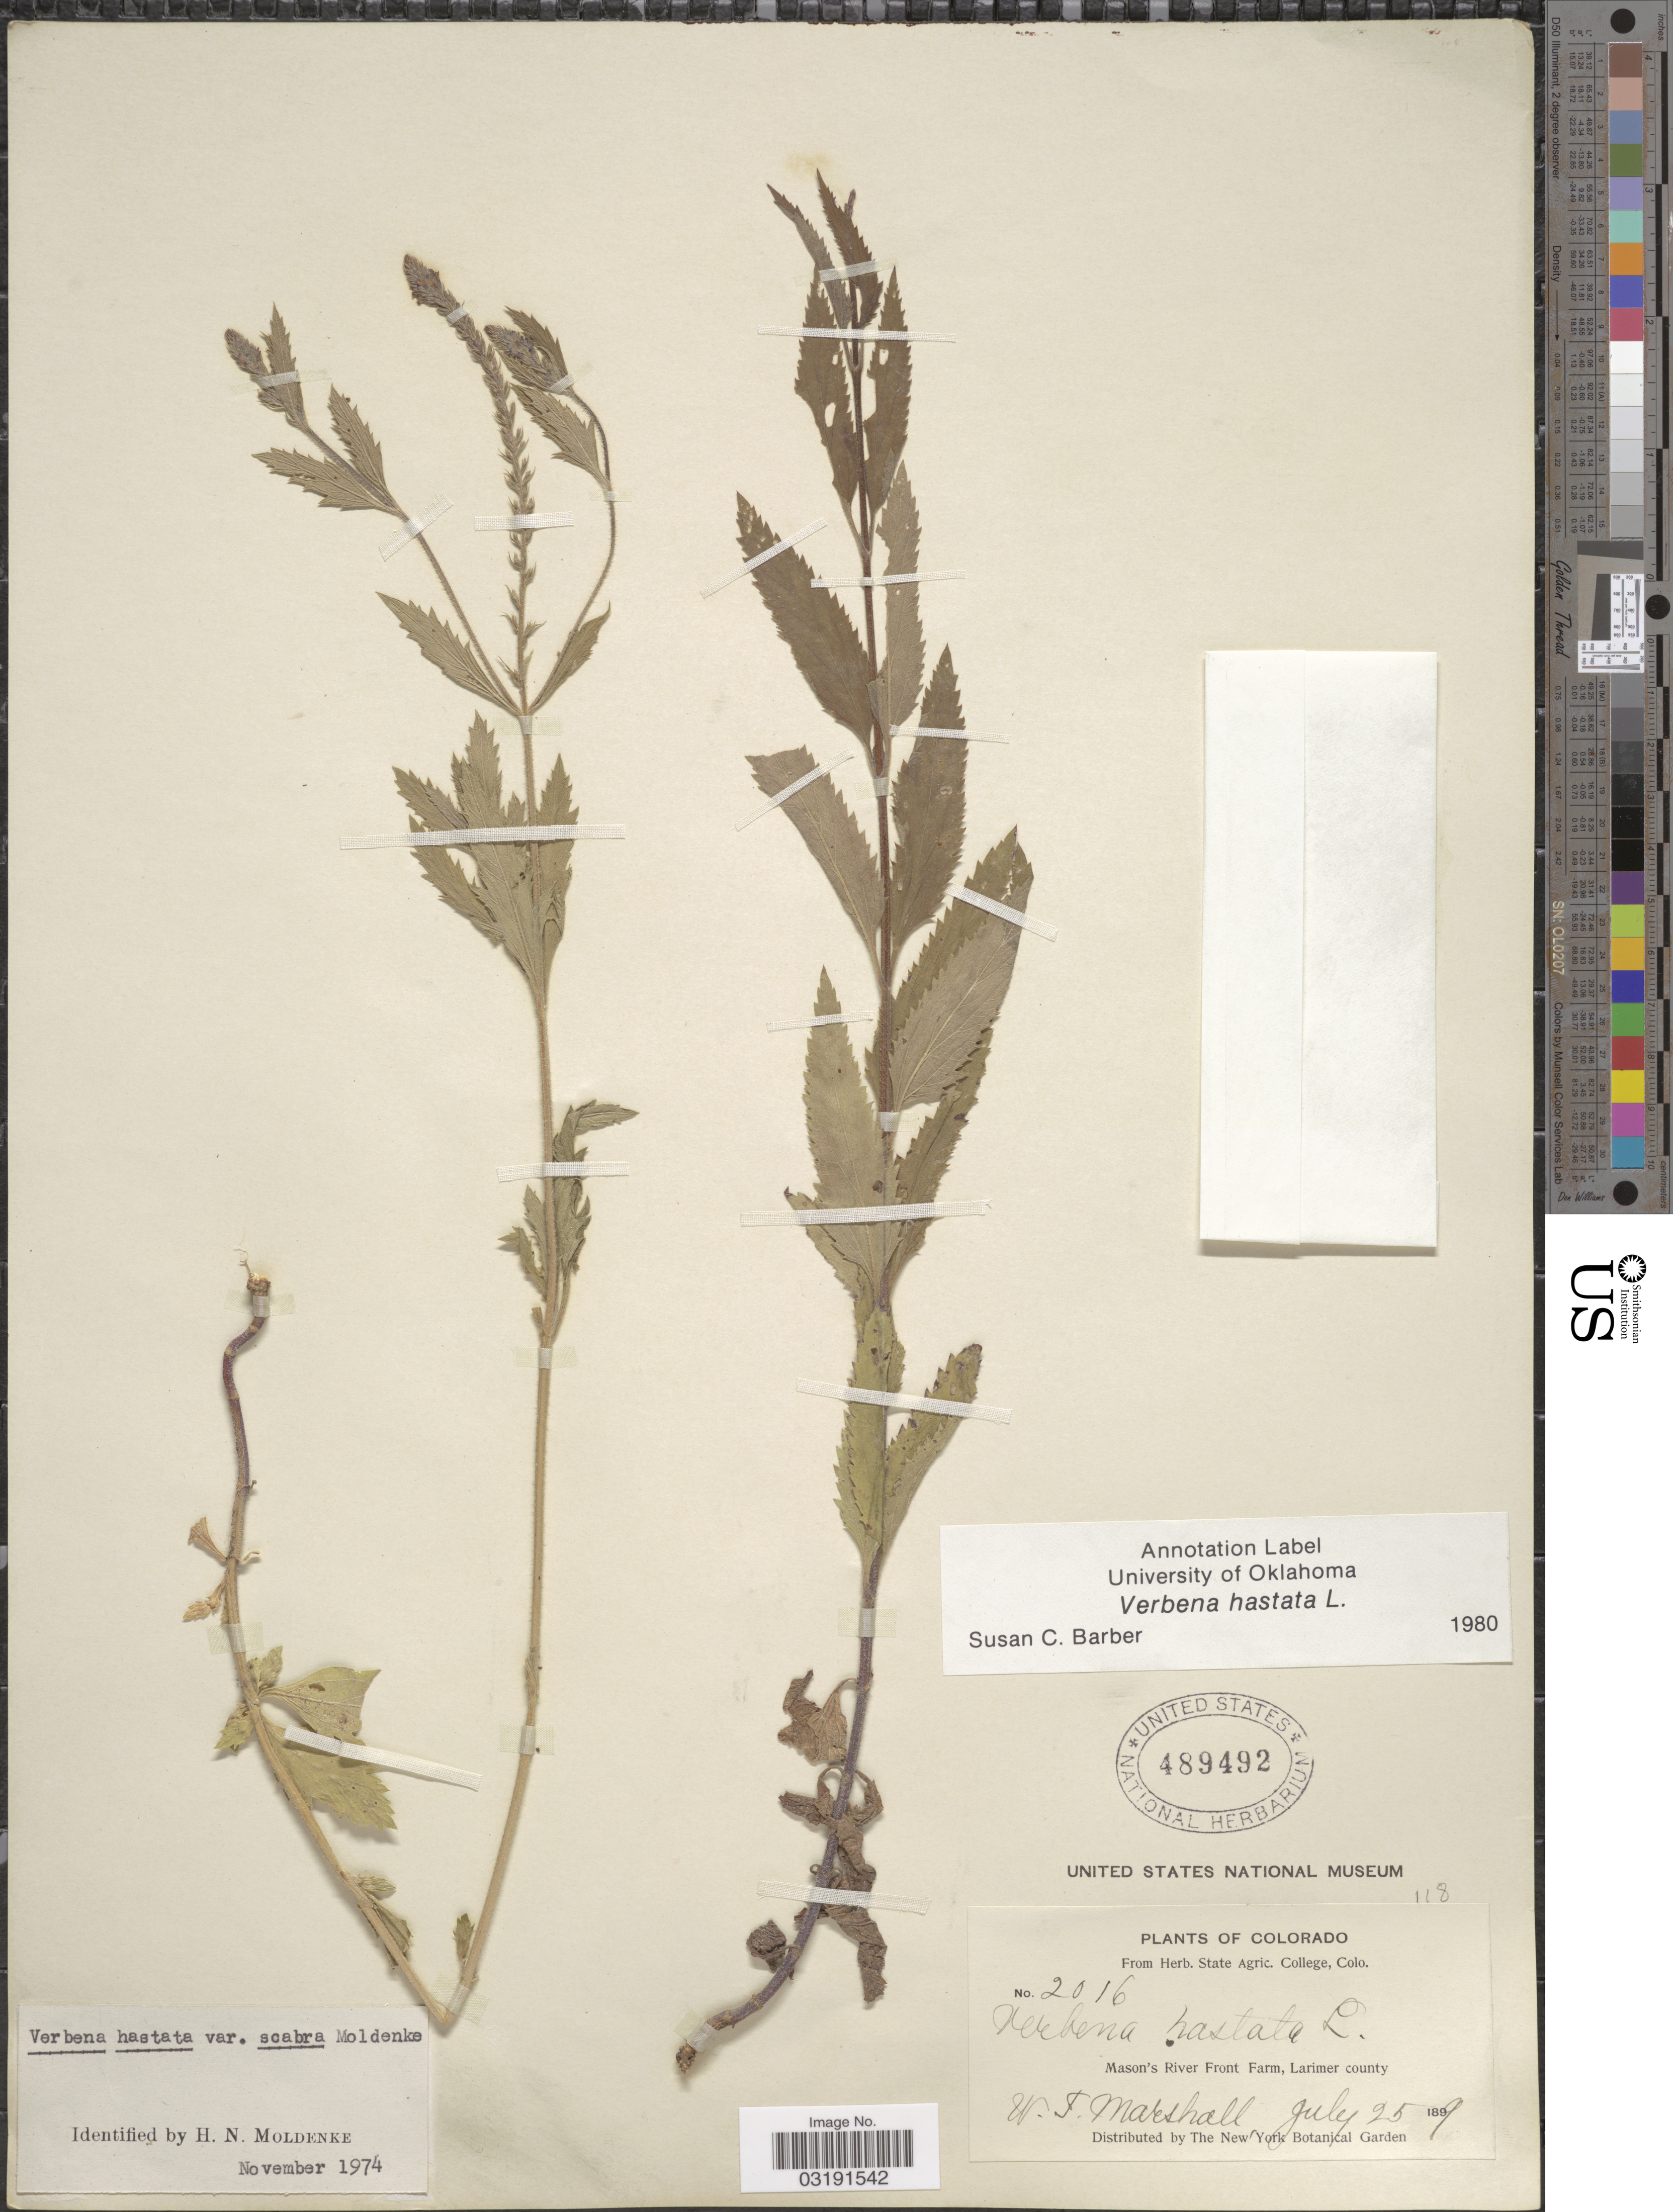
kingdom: Plantae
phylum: Tracheophyta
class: Magnoliopsida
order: Lamiales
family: Verbenaceae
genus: Verbena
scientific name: Verbena hastata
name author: L.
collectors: W. F. Marshall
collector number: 2016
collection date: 1899-07-25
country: United States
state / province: Colorado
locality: Mason's River Front Farm, Larimer County.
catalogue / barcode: US 489492